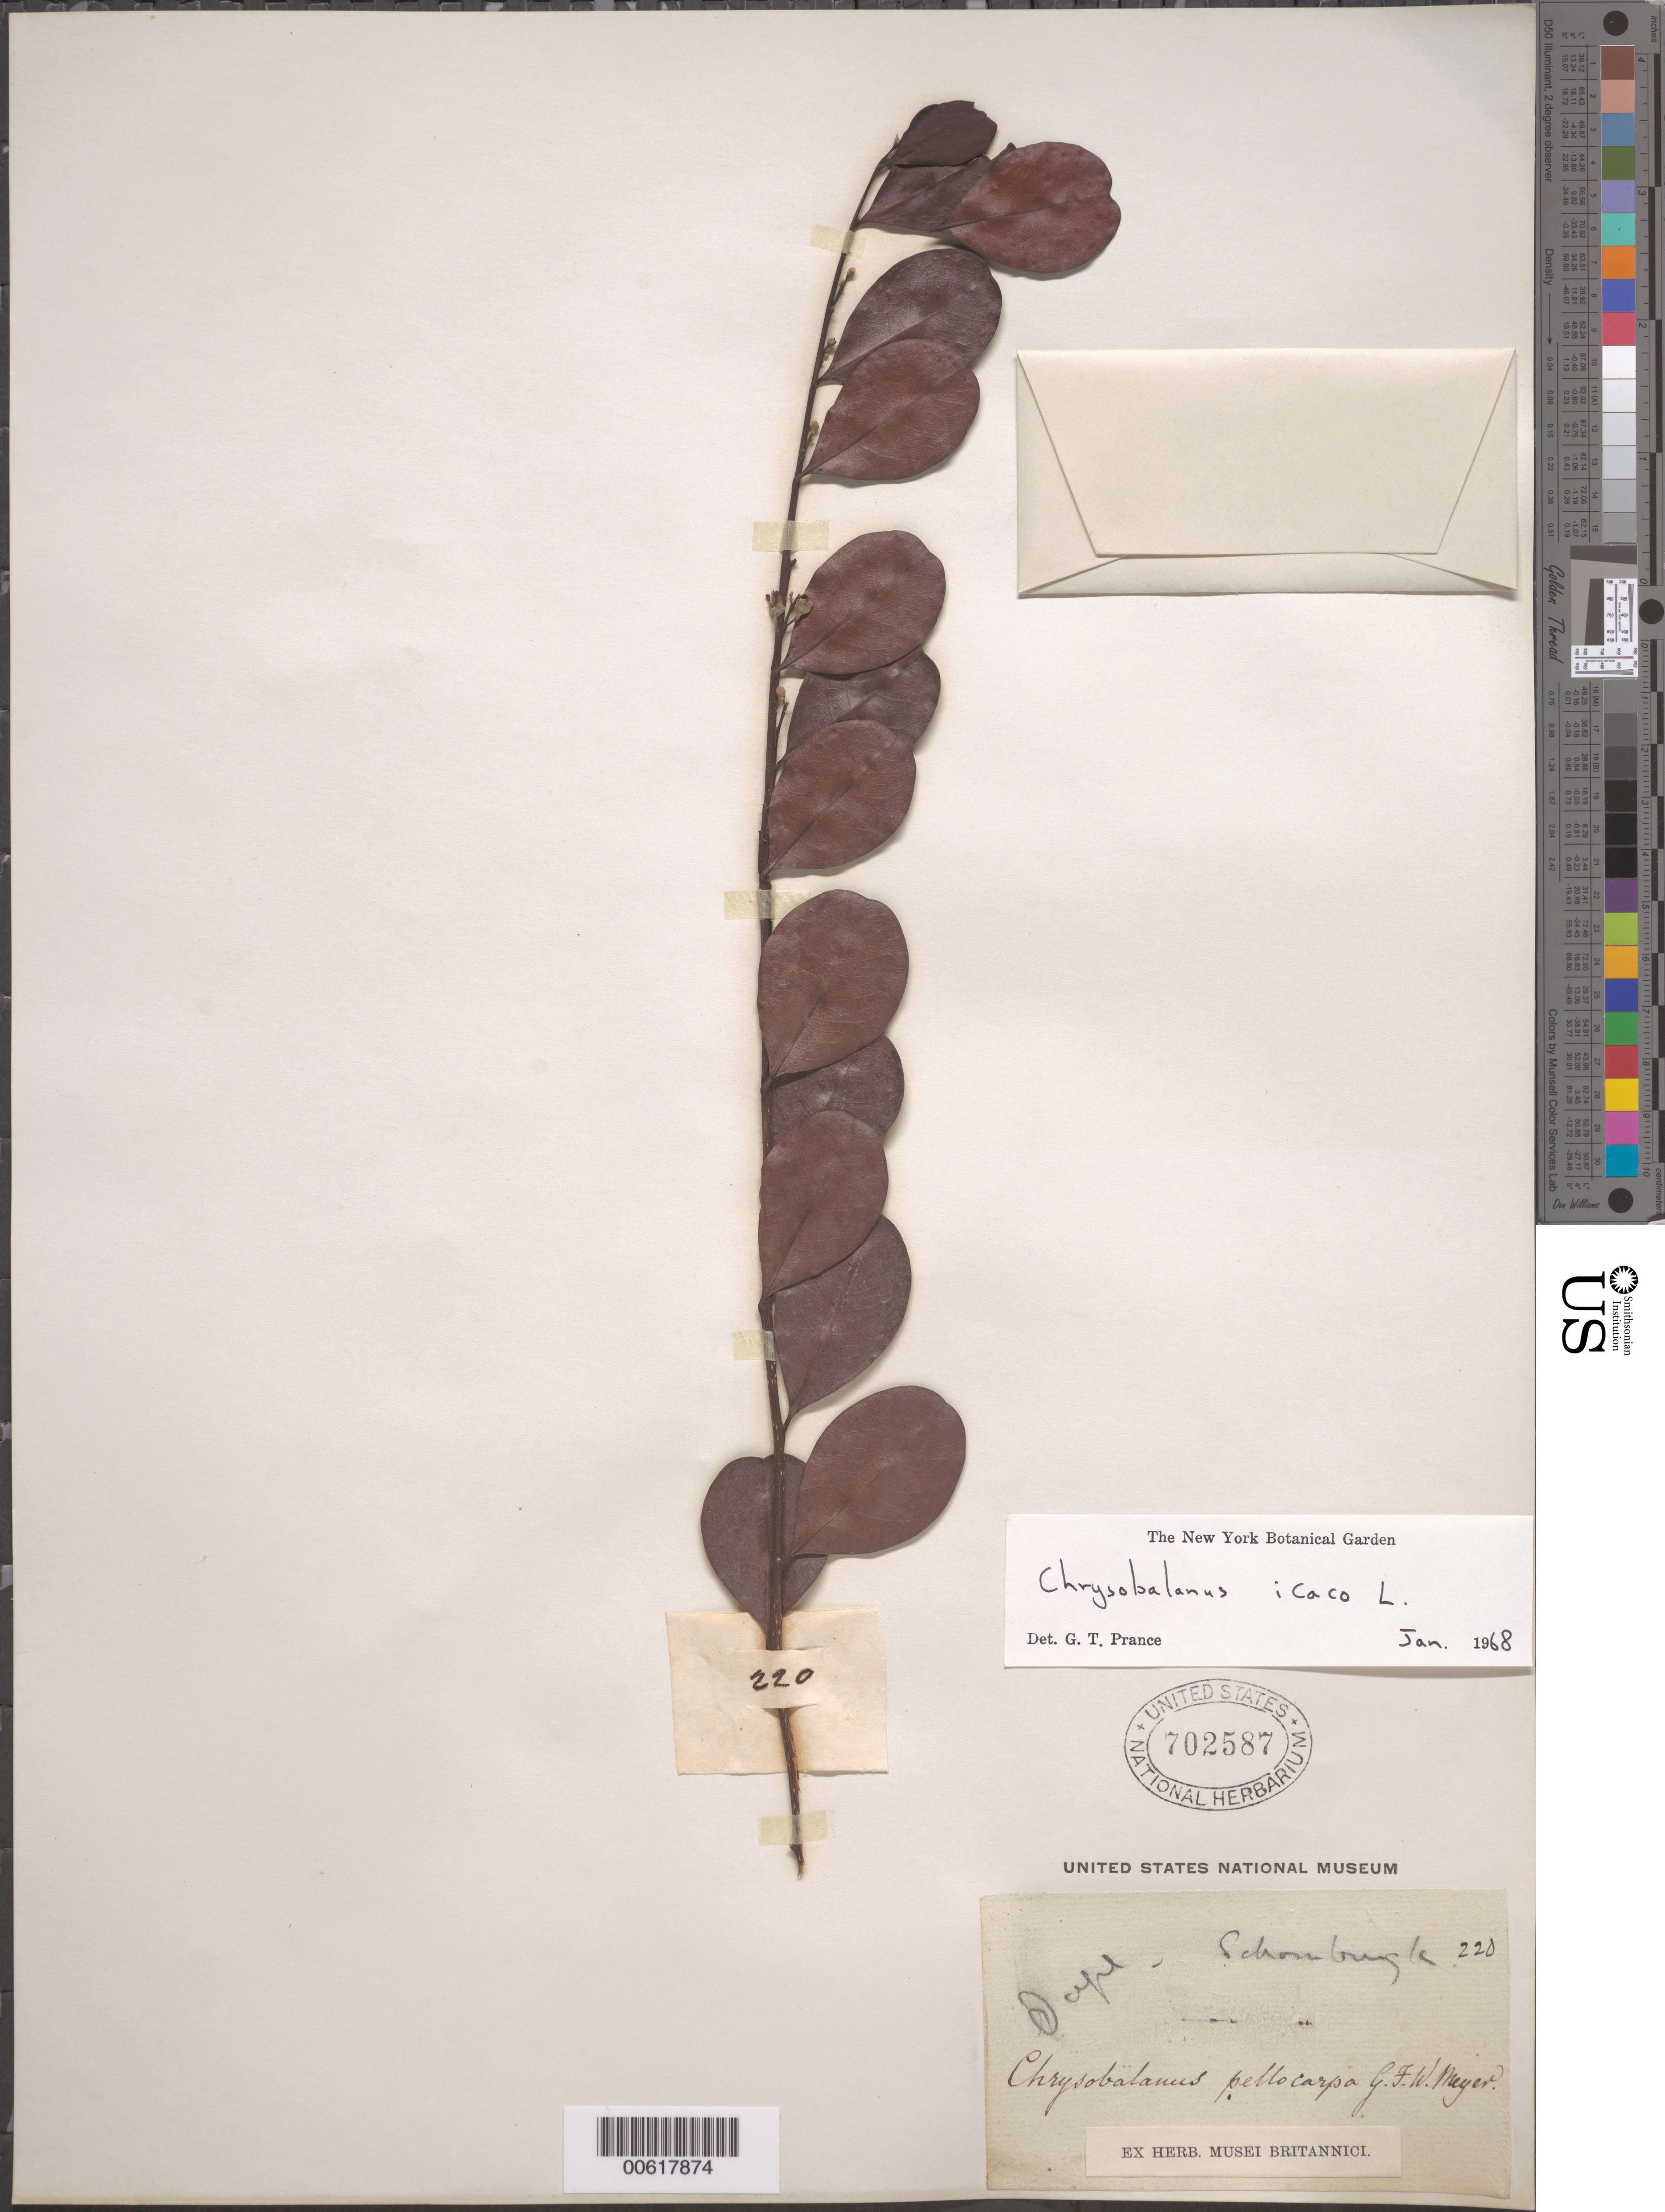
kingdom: Plantae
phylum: Tracheophyta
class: Magnoliopsida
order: Malpighiales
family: Chrysobalanaceae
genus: Chrysobalanus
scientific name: Chrysobalanus icaco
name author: L.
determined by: Prance, G. T.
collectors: R. H. Schomburgk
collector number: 220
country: Guyana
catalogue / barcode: US 702587